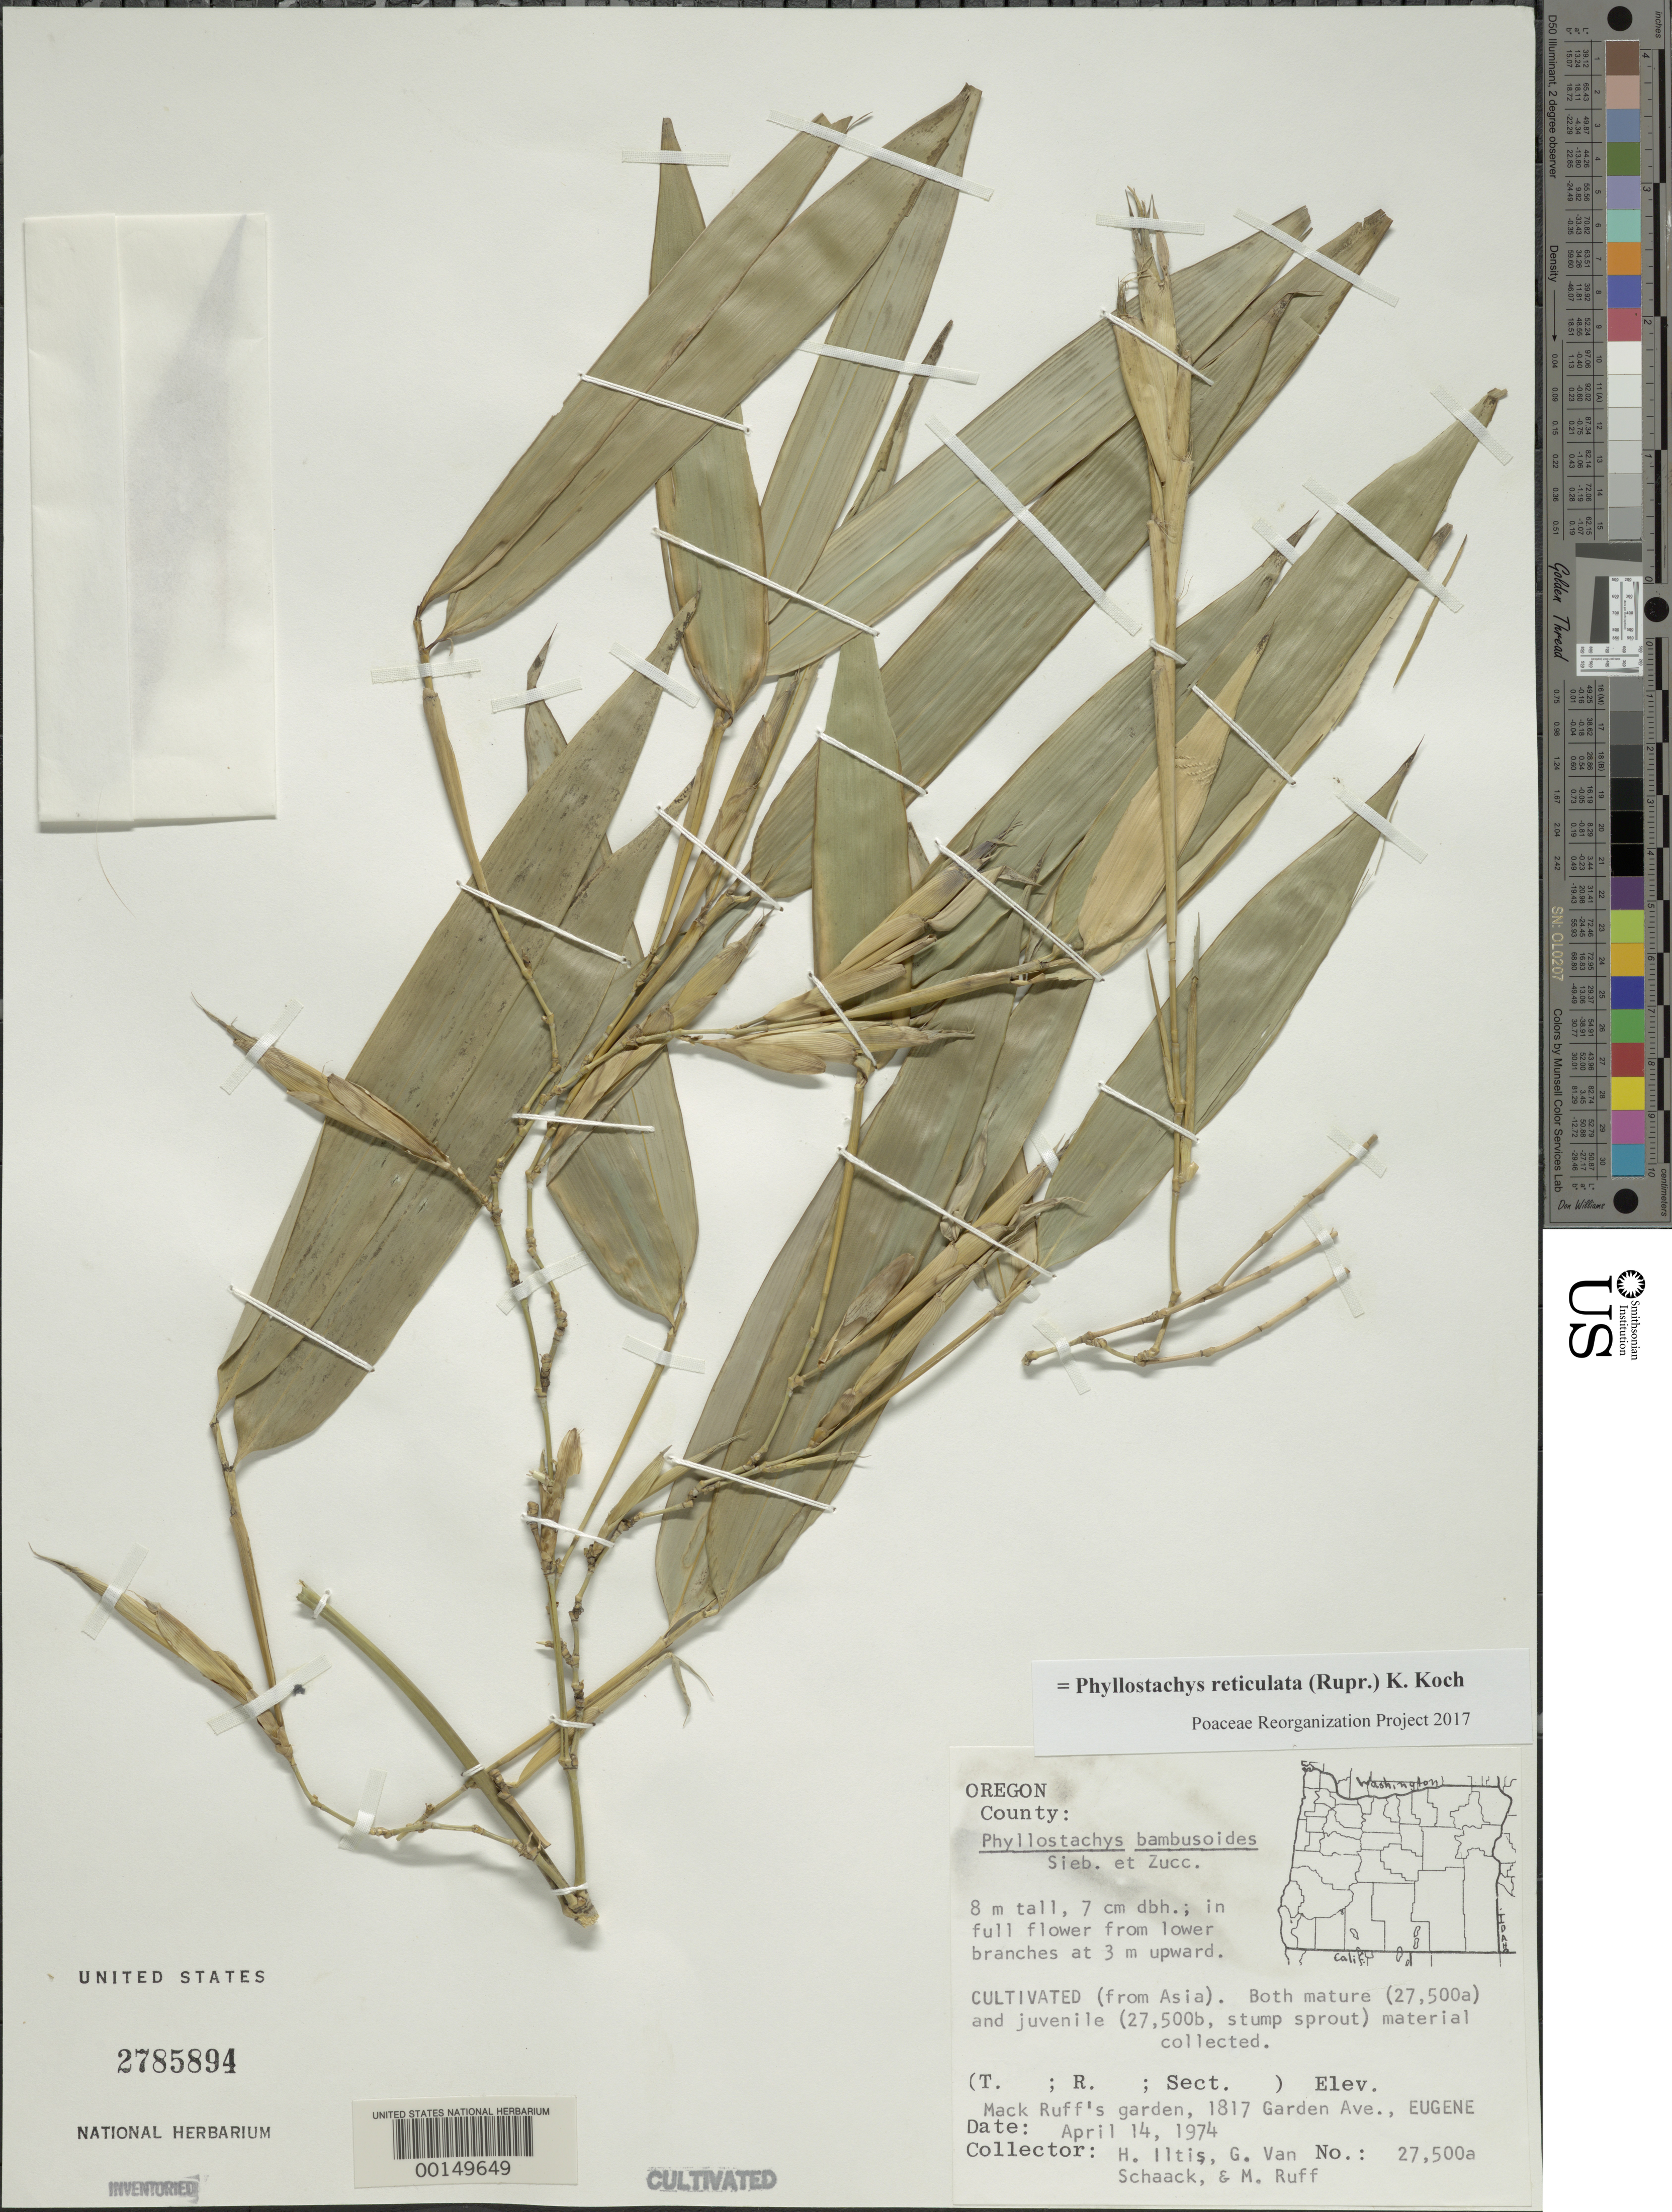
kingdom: Plantae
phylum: Tracheophyta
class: Liliopsida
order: Poales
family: Poaceae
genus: Phyllostachys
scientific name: Phyllostachys reticulata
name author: (Rupr.) K. Koch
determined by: Poaceae Reorganization Project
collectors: H. H. Iltis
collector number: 27500 A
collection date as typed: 14 Apr 1974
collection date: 1974-04-14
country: United States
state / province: Oregon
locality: Eugene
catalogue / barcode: US 2785894